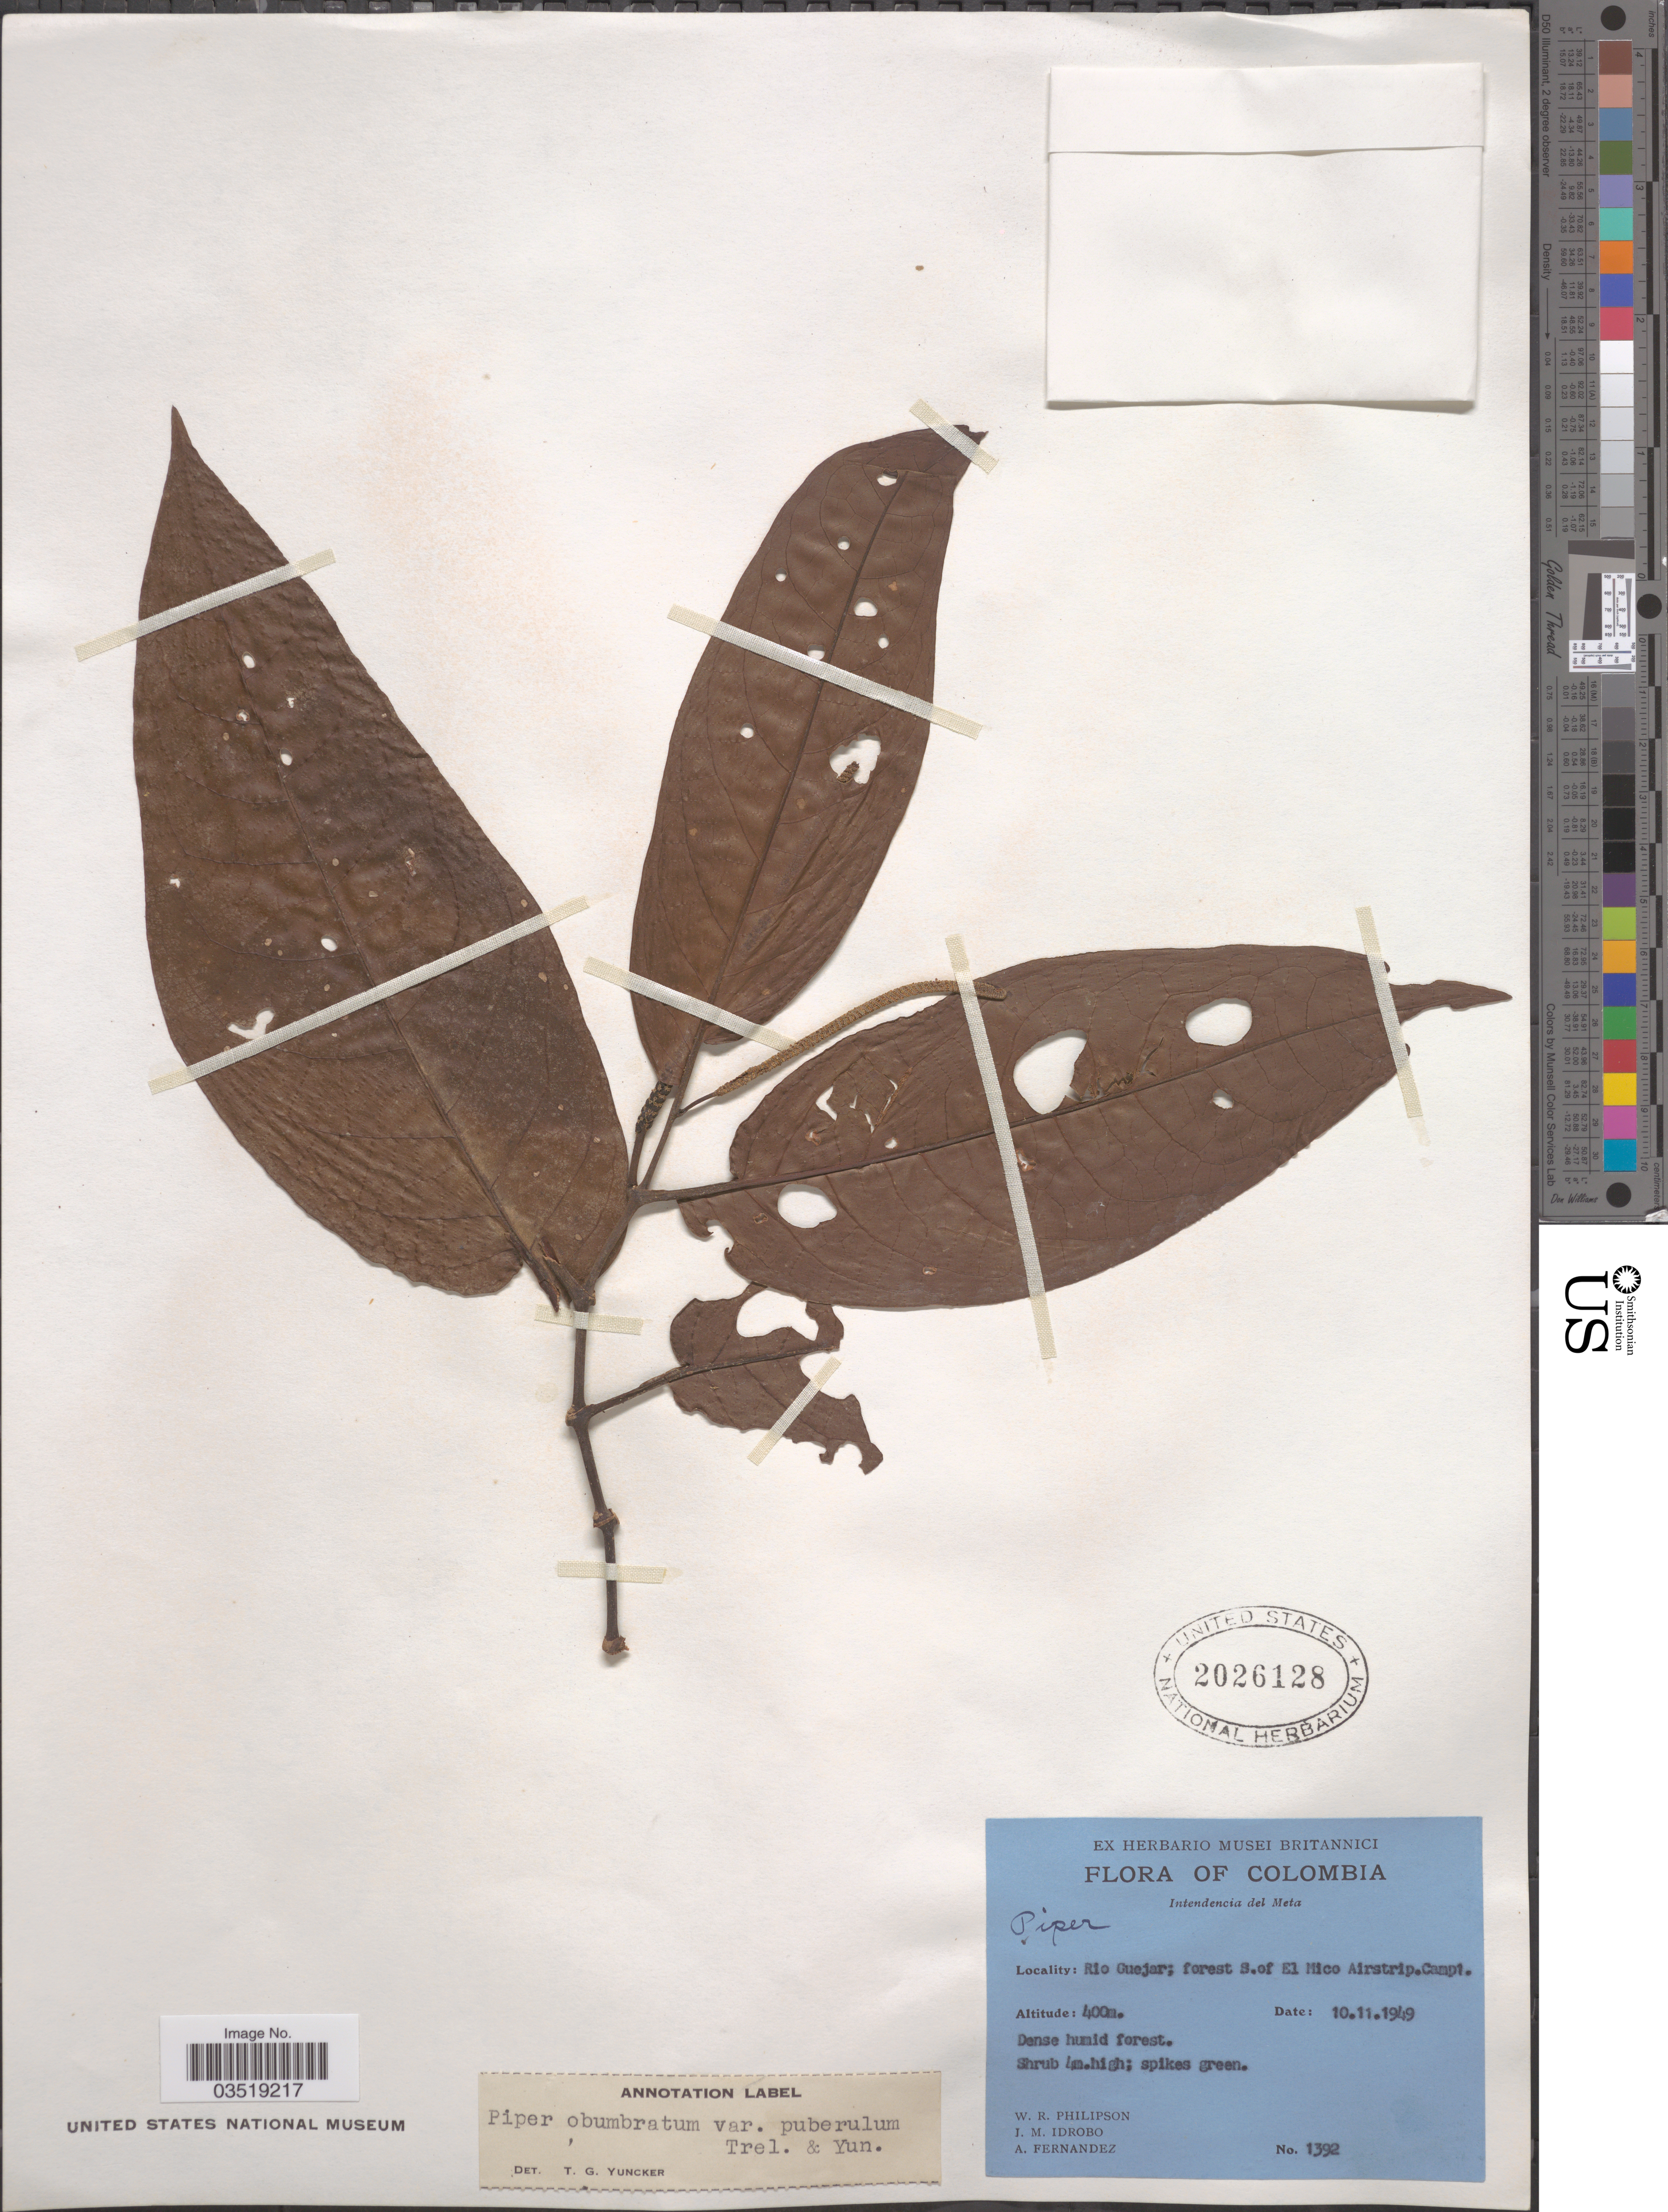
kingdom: Plantae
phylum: Tracheophyta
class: Magnoliopsida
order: Piperales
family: Piperaceae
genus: Piper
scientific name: Piper arboreum var. hirtellum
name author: Yunck.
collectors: W. R. Philipson, J. M. Idrobo & A. Fernandez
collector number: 1392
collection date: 1949-11-10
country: Colombia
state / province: Meta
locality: Intendencia del Meta. Rio Guejar; forest S. of El Mico Airstrip. Camp 1.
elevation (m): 400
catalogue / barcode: US 2026128